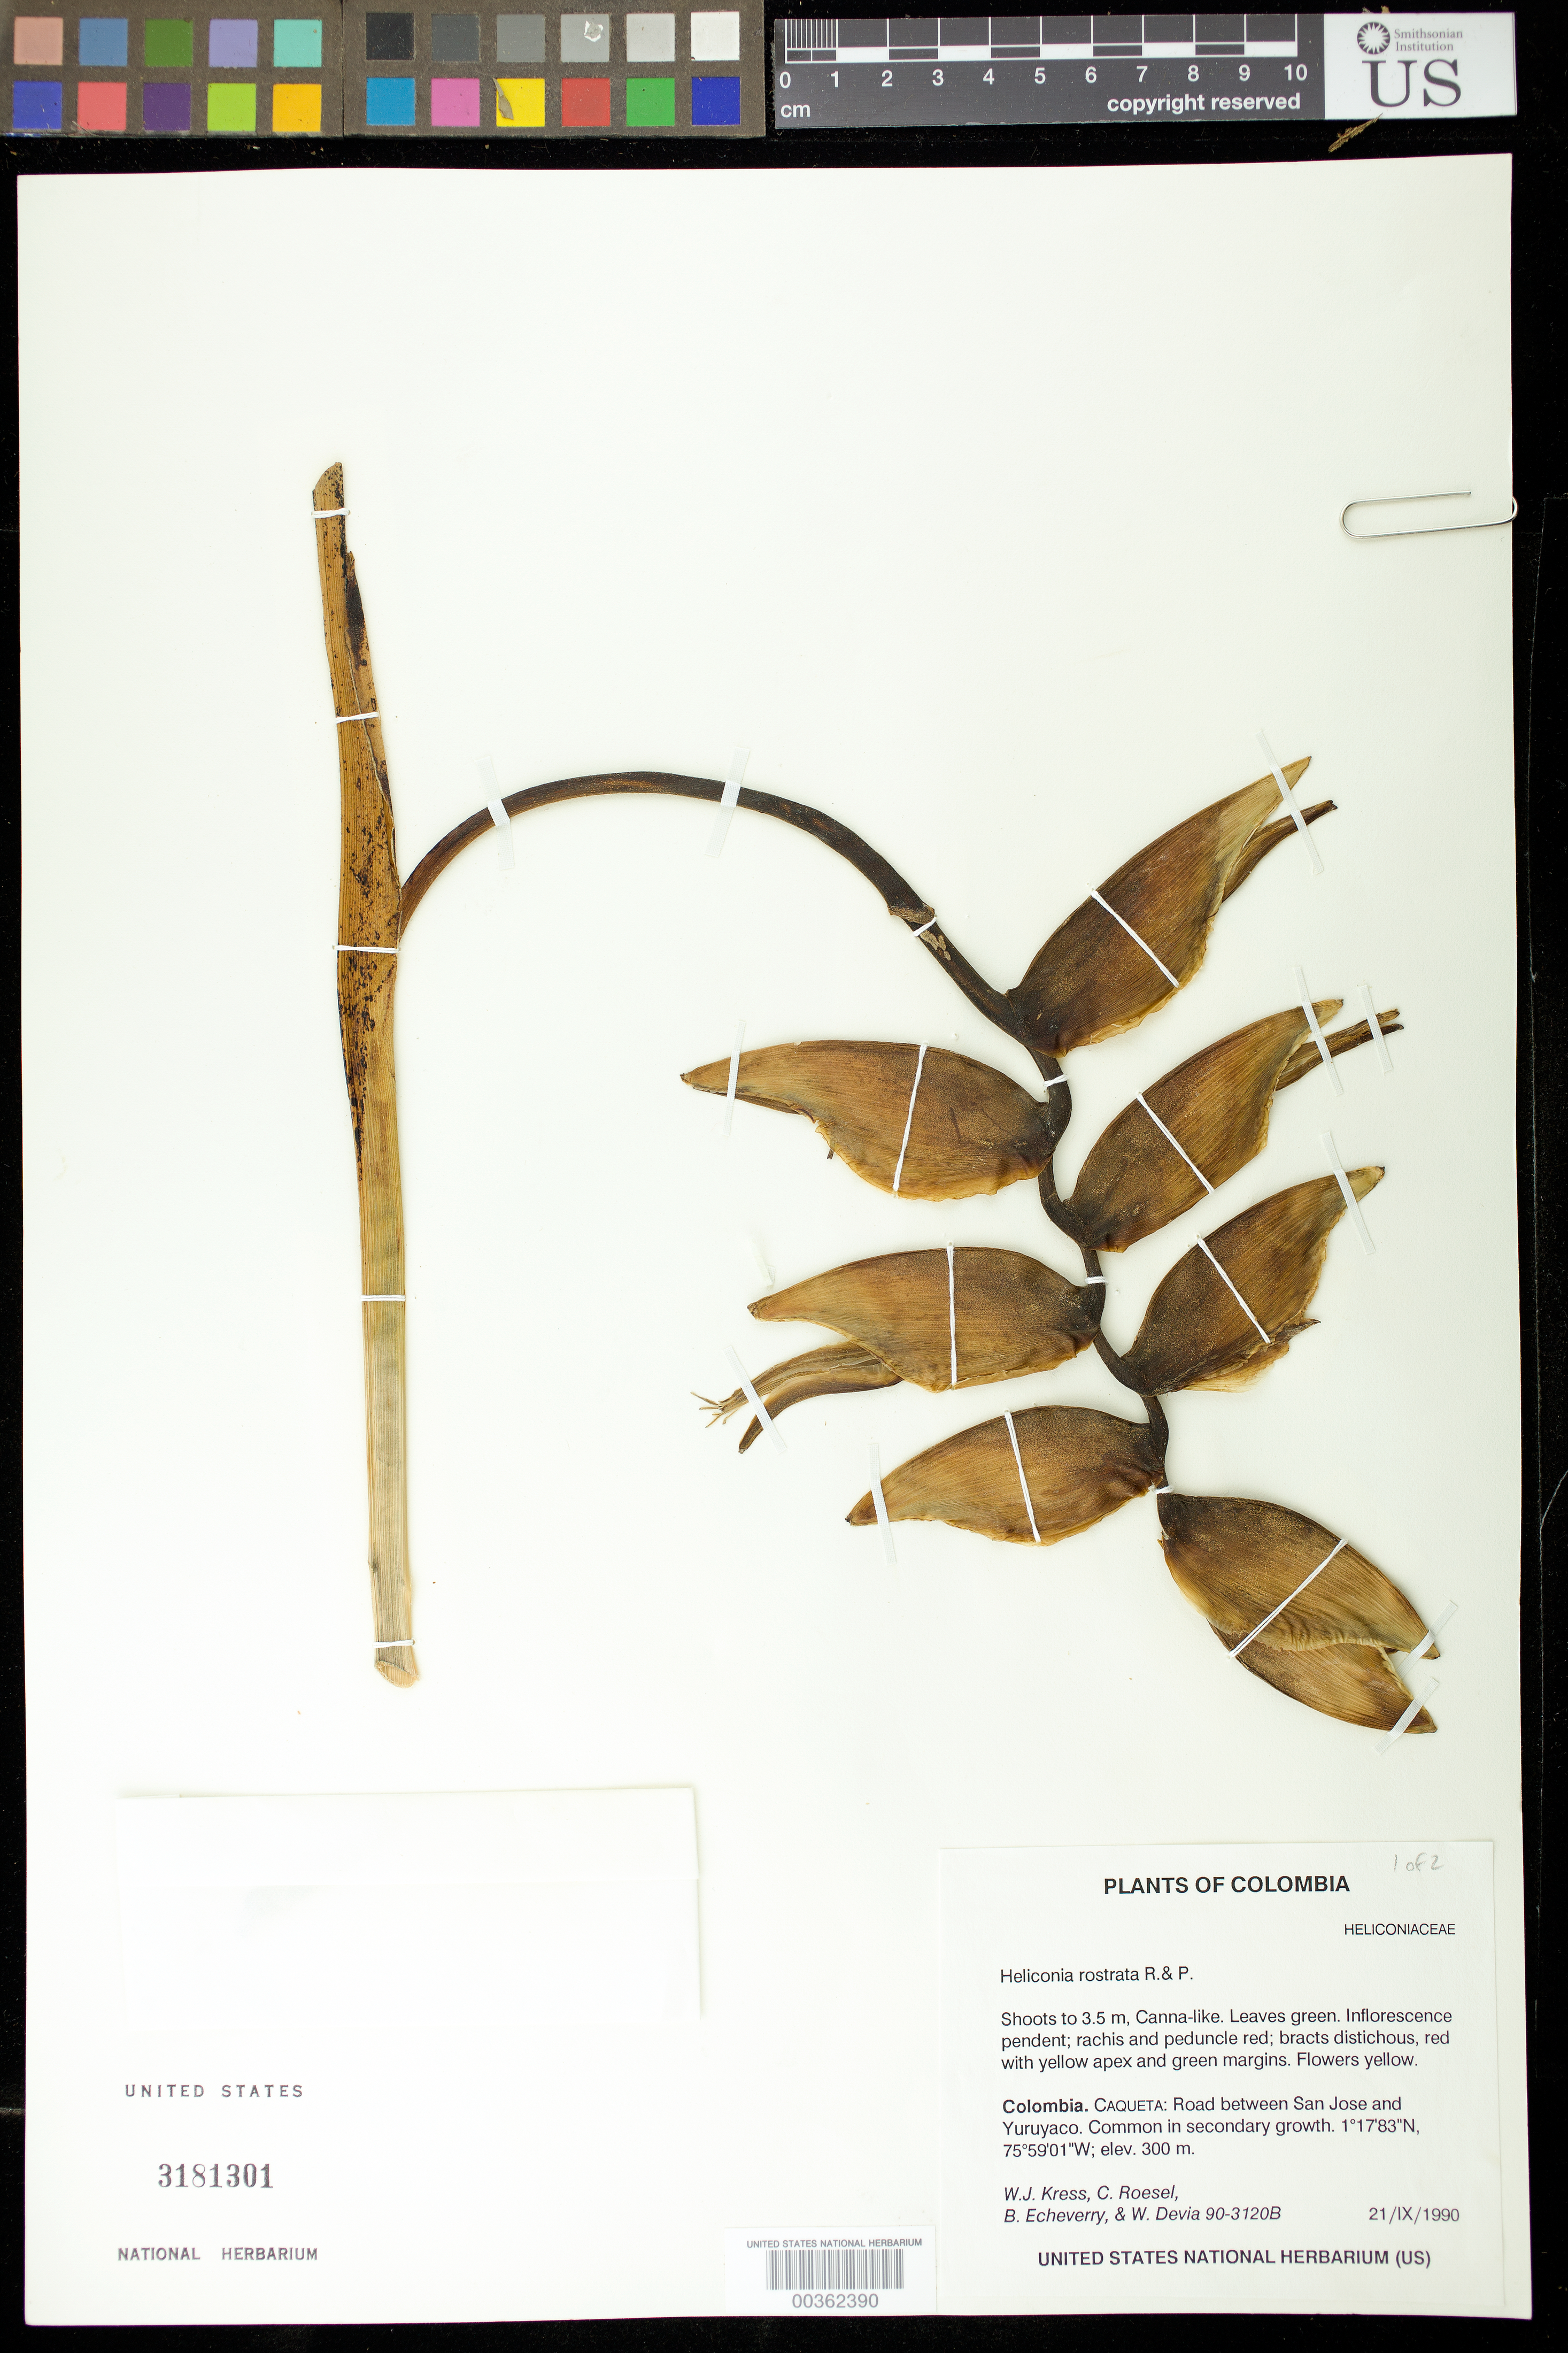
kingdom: Plantae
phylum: Tracheophyta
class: Liliopsida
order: Zingiberales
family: Heliconiaceae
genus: Heliconia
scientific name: Heliconia rostrata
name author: Ruiz & Pav.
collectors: W. J. Kress, C. S. Roesel, B. Echeverry & W. Devia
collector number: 90-3120b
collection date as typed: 21 Sep 1990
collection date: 1990-09-21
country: Colombia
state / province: Caquetá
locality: Rd between San Jose and Yuruyaco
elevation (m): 300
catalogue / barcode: US 3181301